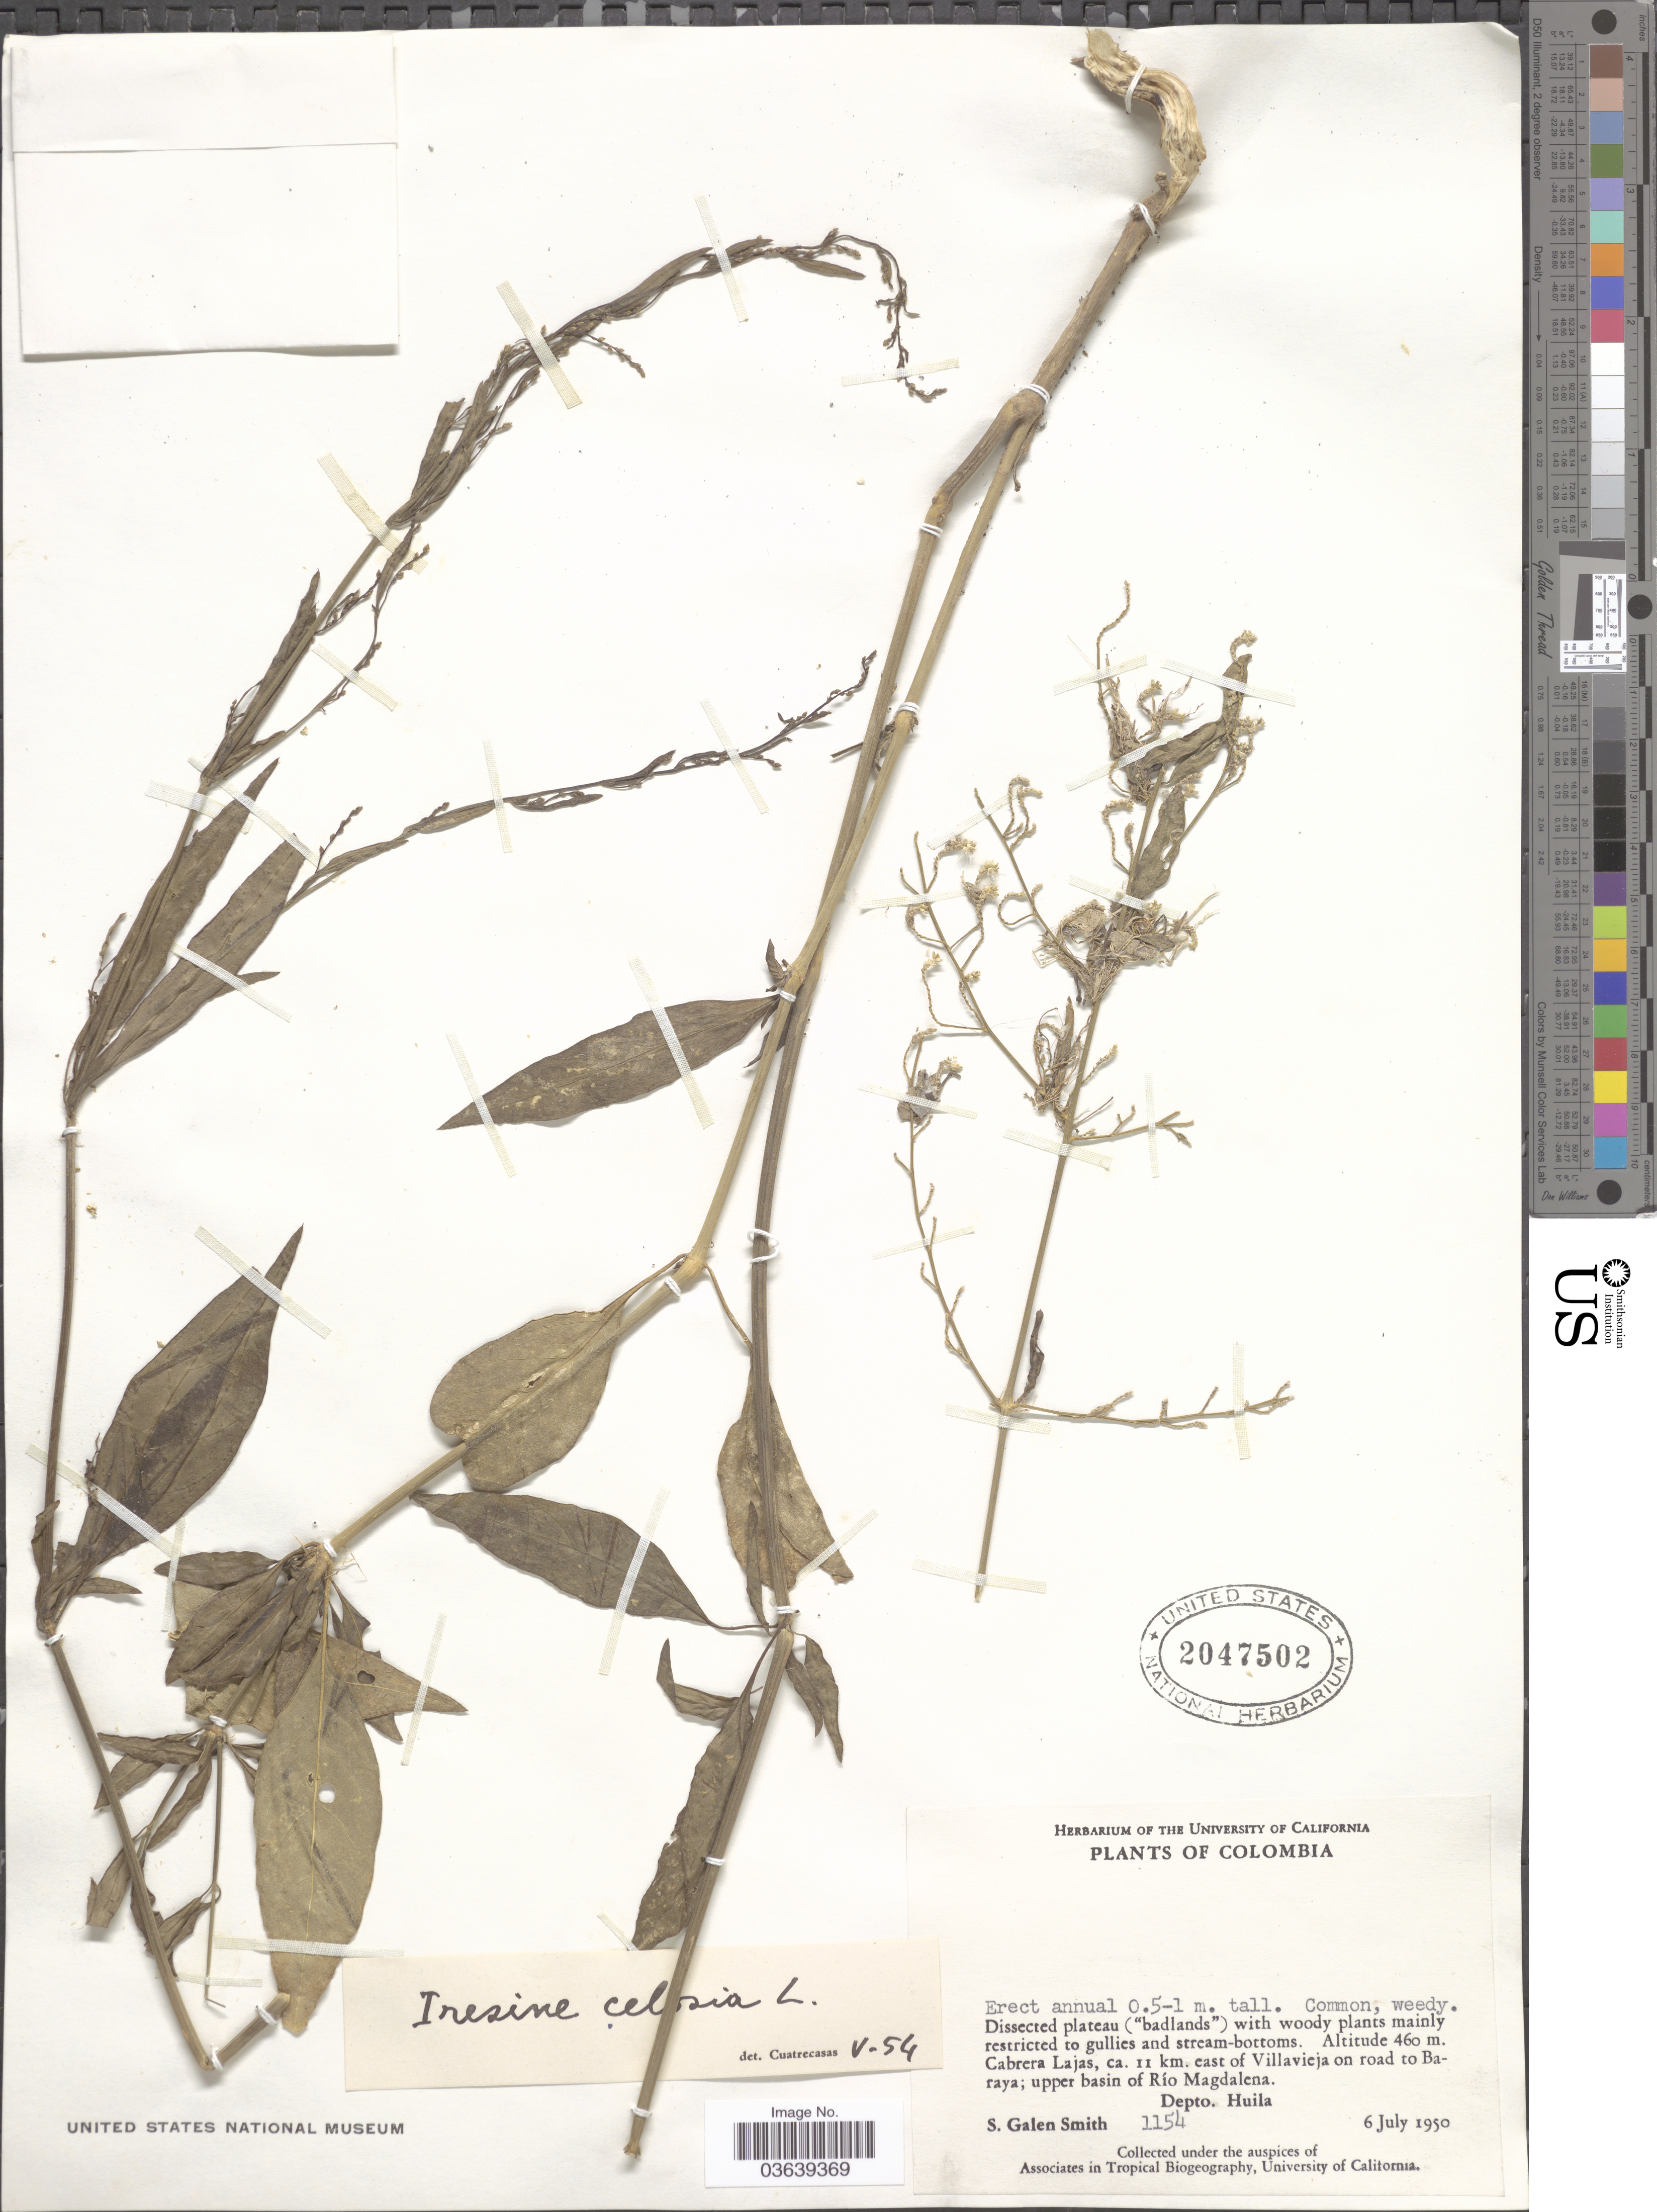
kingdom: Plantae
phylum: Tracheophyta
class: Magnoliopsida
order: Caryophyllales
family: Amaranthaceae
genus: Iresine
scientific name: Iresine celosia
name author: L.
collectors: S. G. Smith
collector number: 1154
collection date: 1950-07-06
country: Colombia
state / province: Huila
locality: Cabrera Lajas, ca. 11 km. east of Villavieja on road to Baraya; upper Basin of Río Magdalena. Depto. Huila.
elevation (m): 460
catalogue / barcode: US 2047502